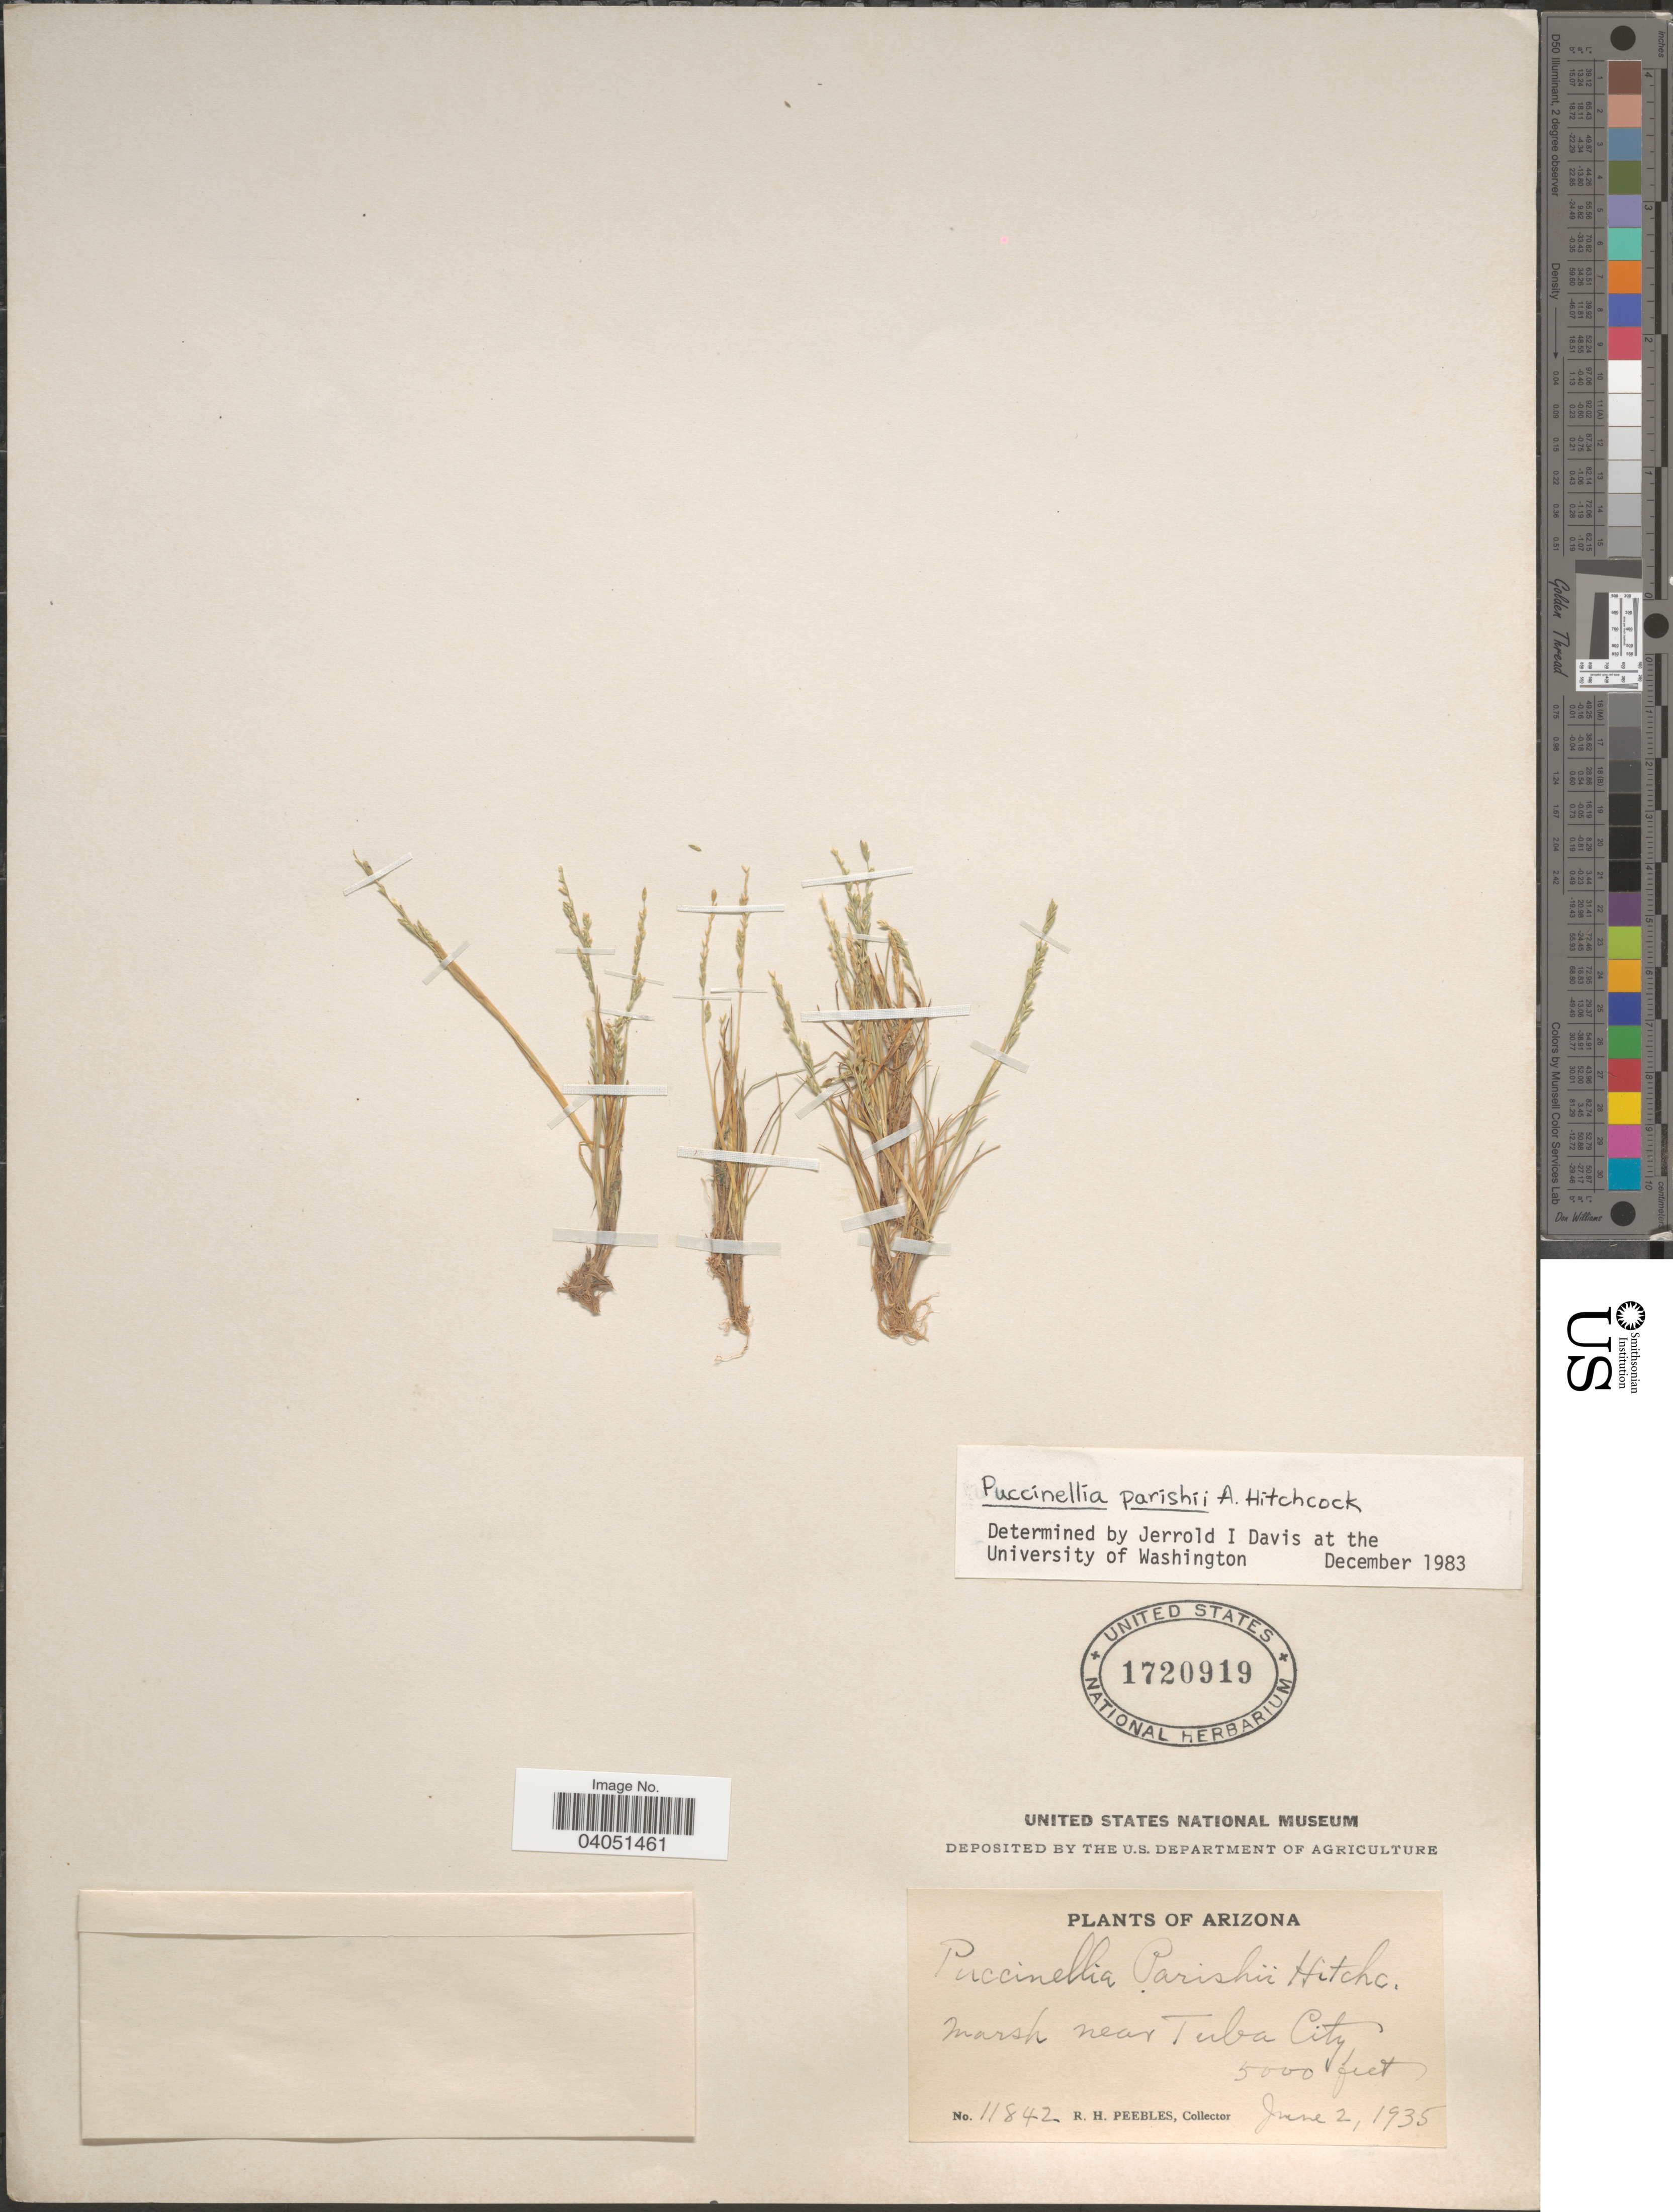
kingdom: Plantae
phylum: Tracheophyta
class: Liliopsida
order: Poales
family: Poaceae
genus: Puccinellia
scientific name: Puccinellia parishii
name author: Hitchc.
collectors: R. H. Peebles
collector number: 11842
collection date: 1935-06-02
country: United States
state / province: Arizona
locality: Marsh near Tuba City.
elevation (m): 1524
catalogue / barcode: US 1720919